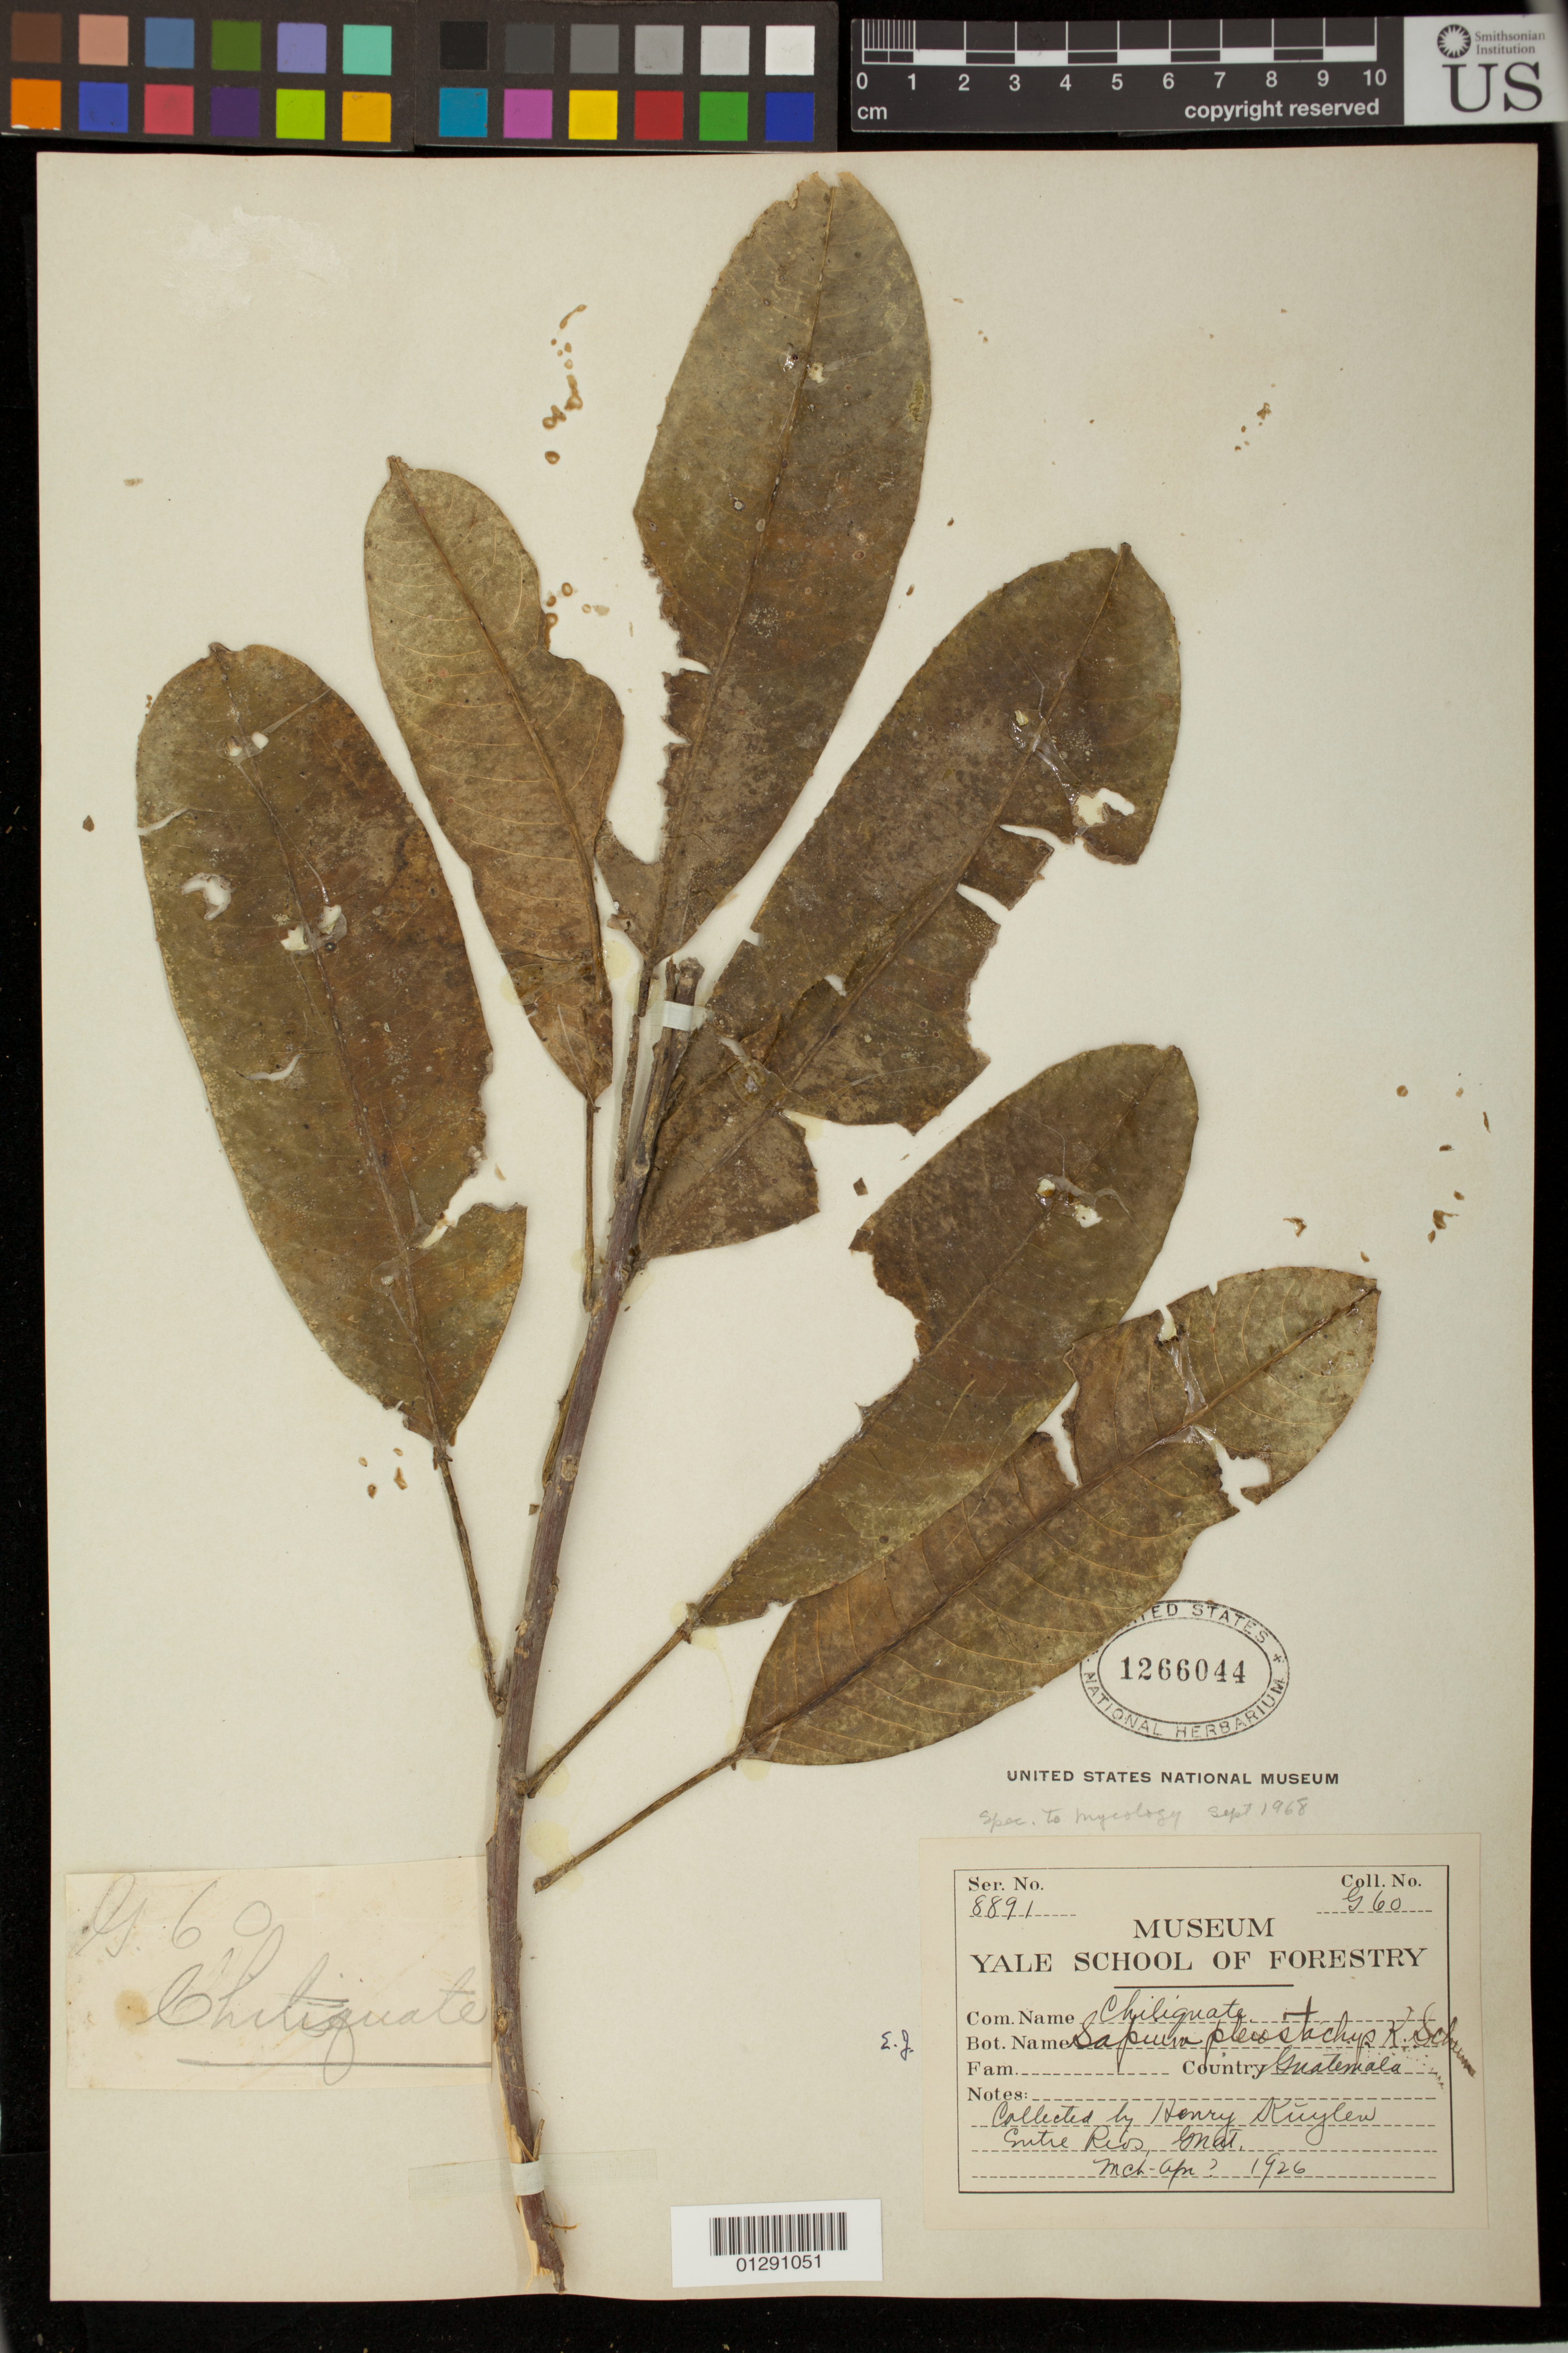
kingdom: Plantae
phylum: Tracheophyta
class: Magnoliopsida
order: Malpighiales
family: Euphorbiaceae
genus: Sapium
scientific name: Sapium jamaicense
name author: Sw.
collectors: H. Kuylen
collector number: G60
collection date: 1926-03/1926-04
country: Guatemala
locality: Entre Rios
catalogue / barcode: US 1266044